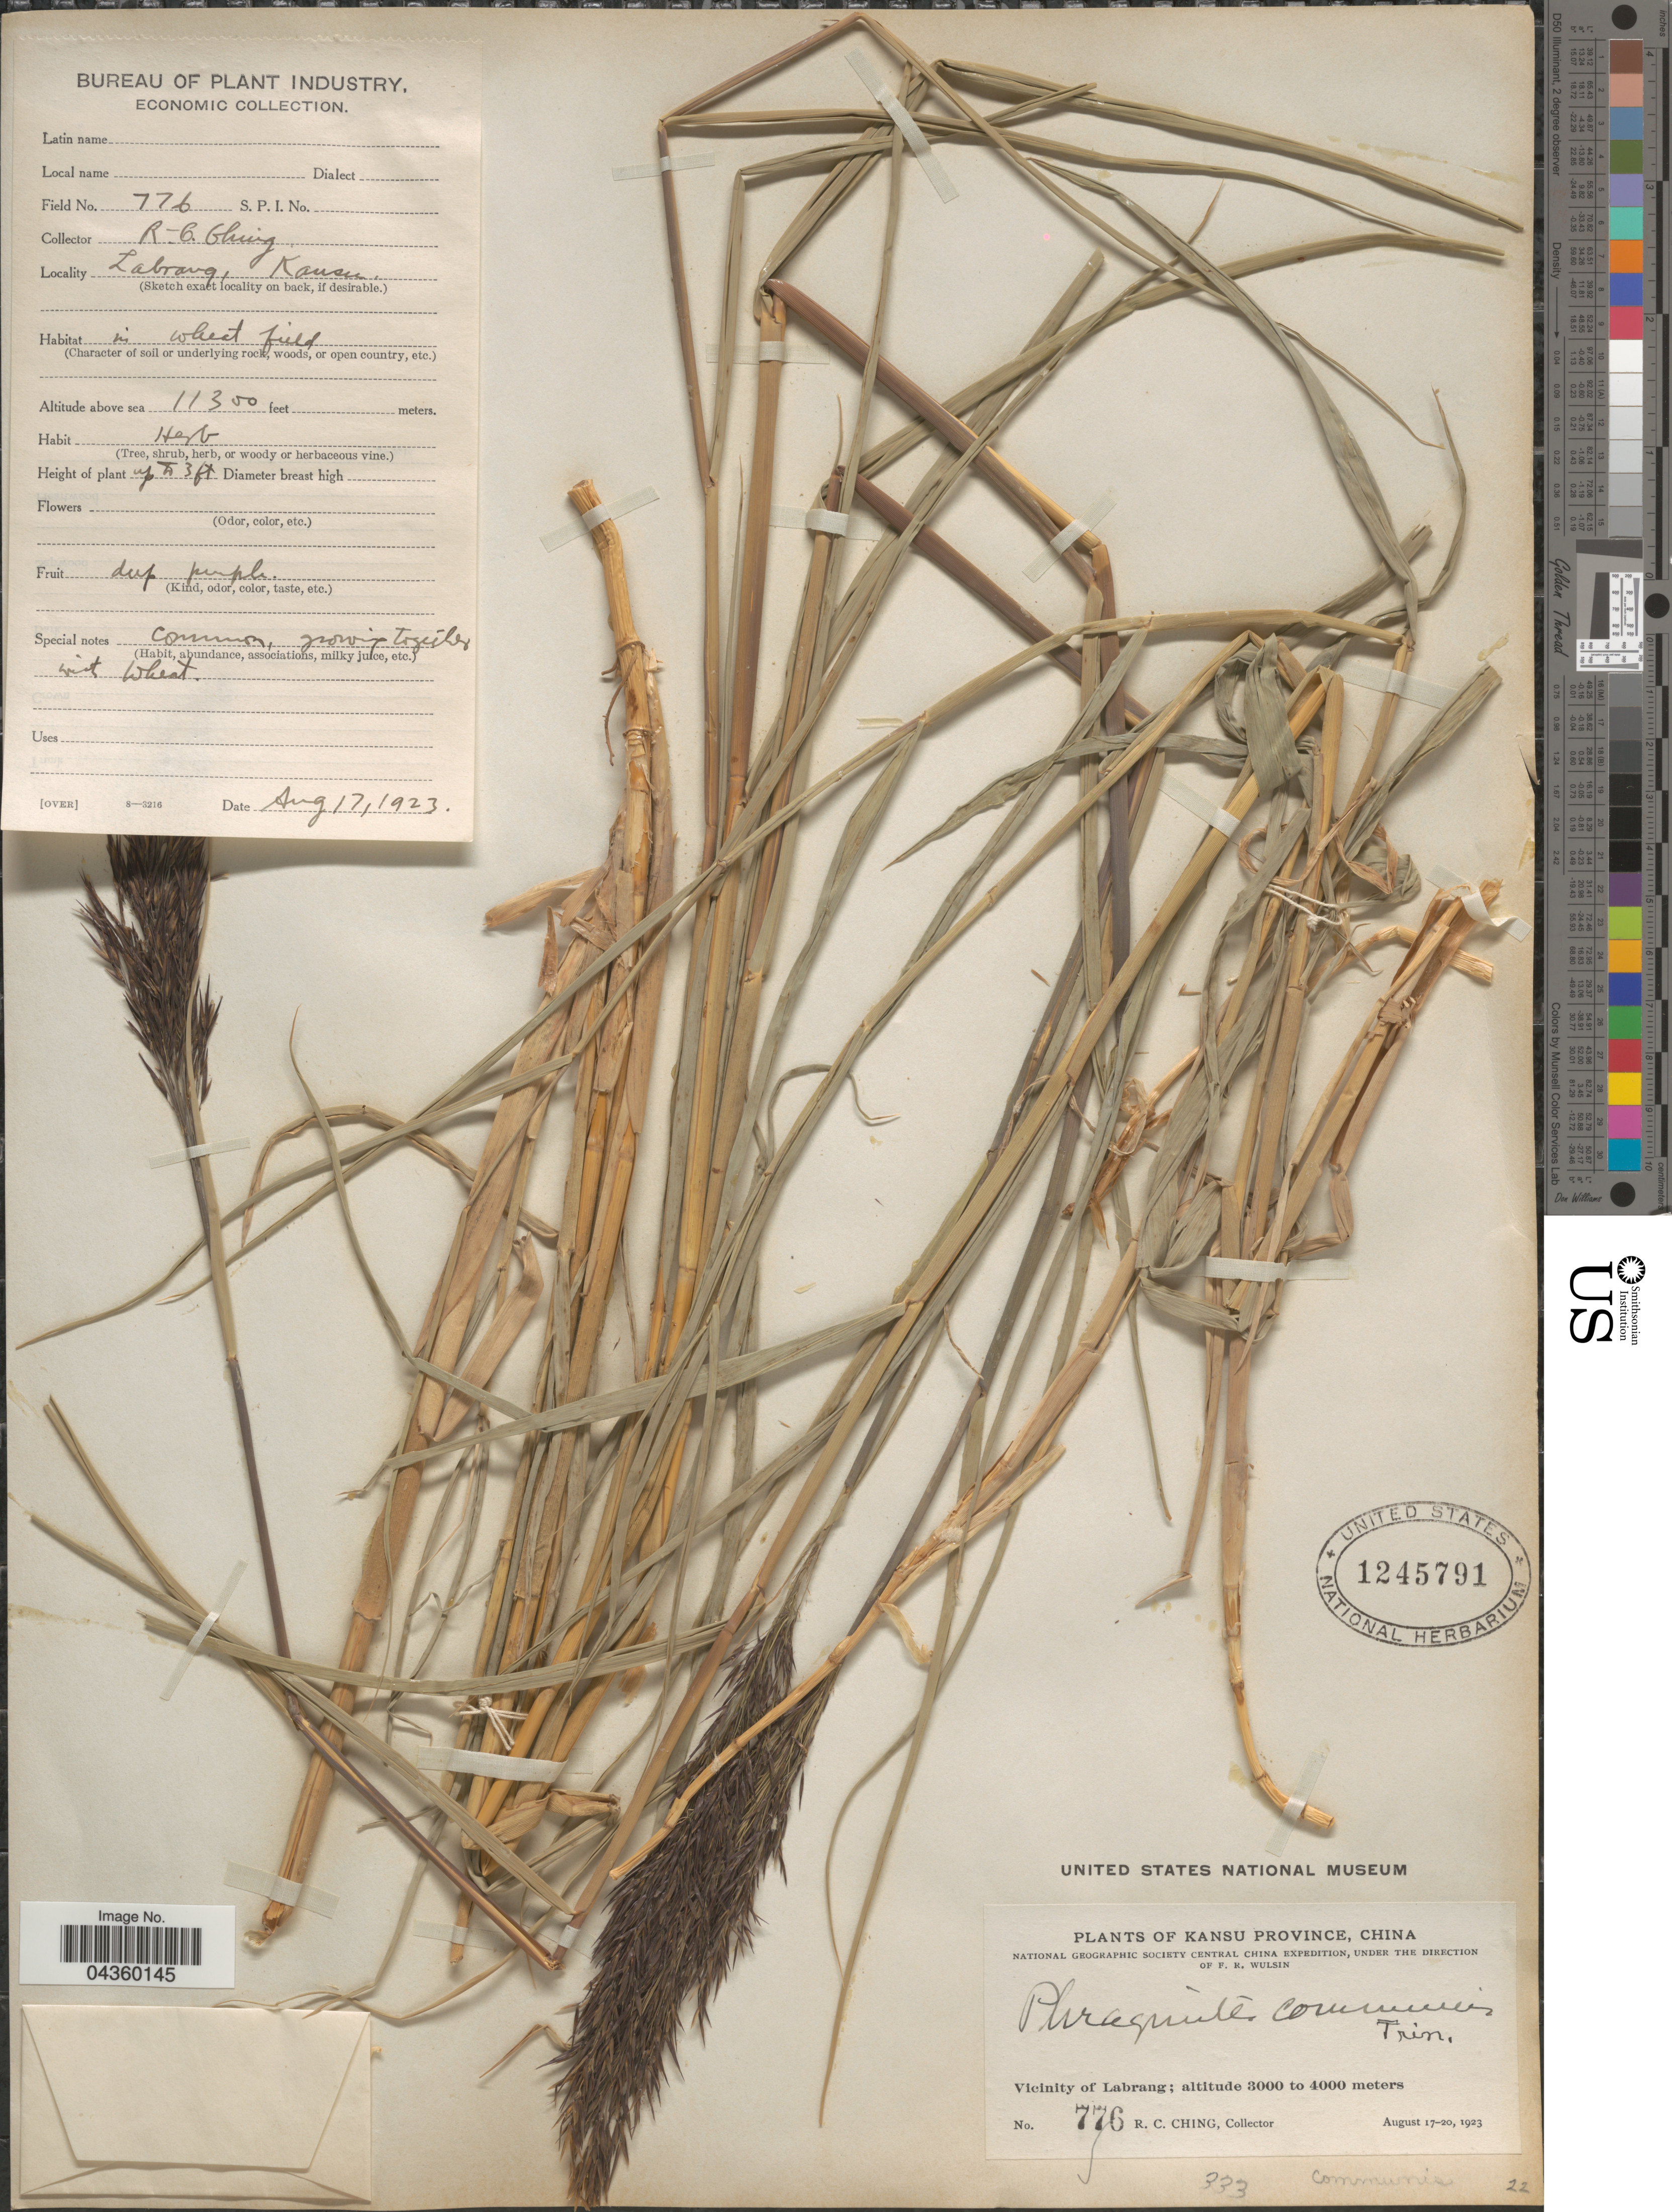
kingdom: Plantae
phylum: Tracheophyta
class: Liliopsida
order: Poales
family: Poaceae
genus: Phragmites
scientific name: Phragmites australis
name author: (Cav.) Trin. ex Steud.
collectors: R. C. Ching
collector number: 776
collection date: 1923-08-17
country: China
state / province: Gansu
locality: Kansu Province. National Geographical Society Central China Expedition. Viicnity of Labrang.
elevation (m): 3444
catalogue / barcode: US 1245791